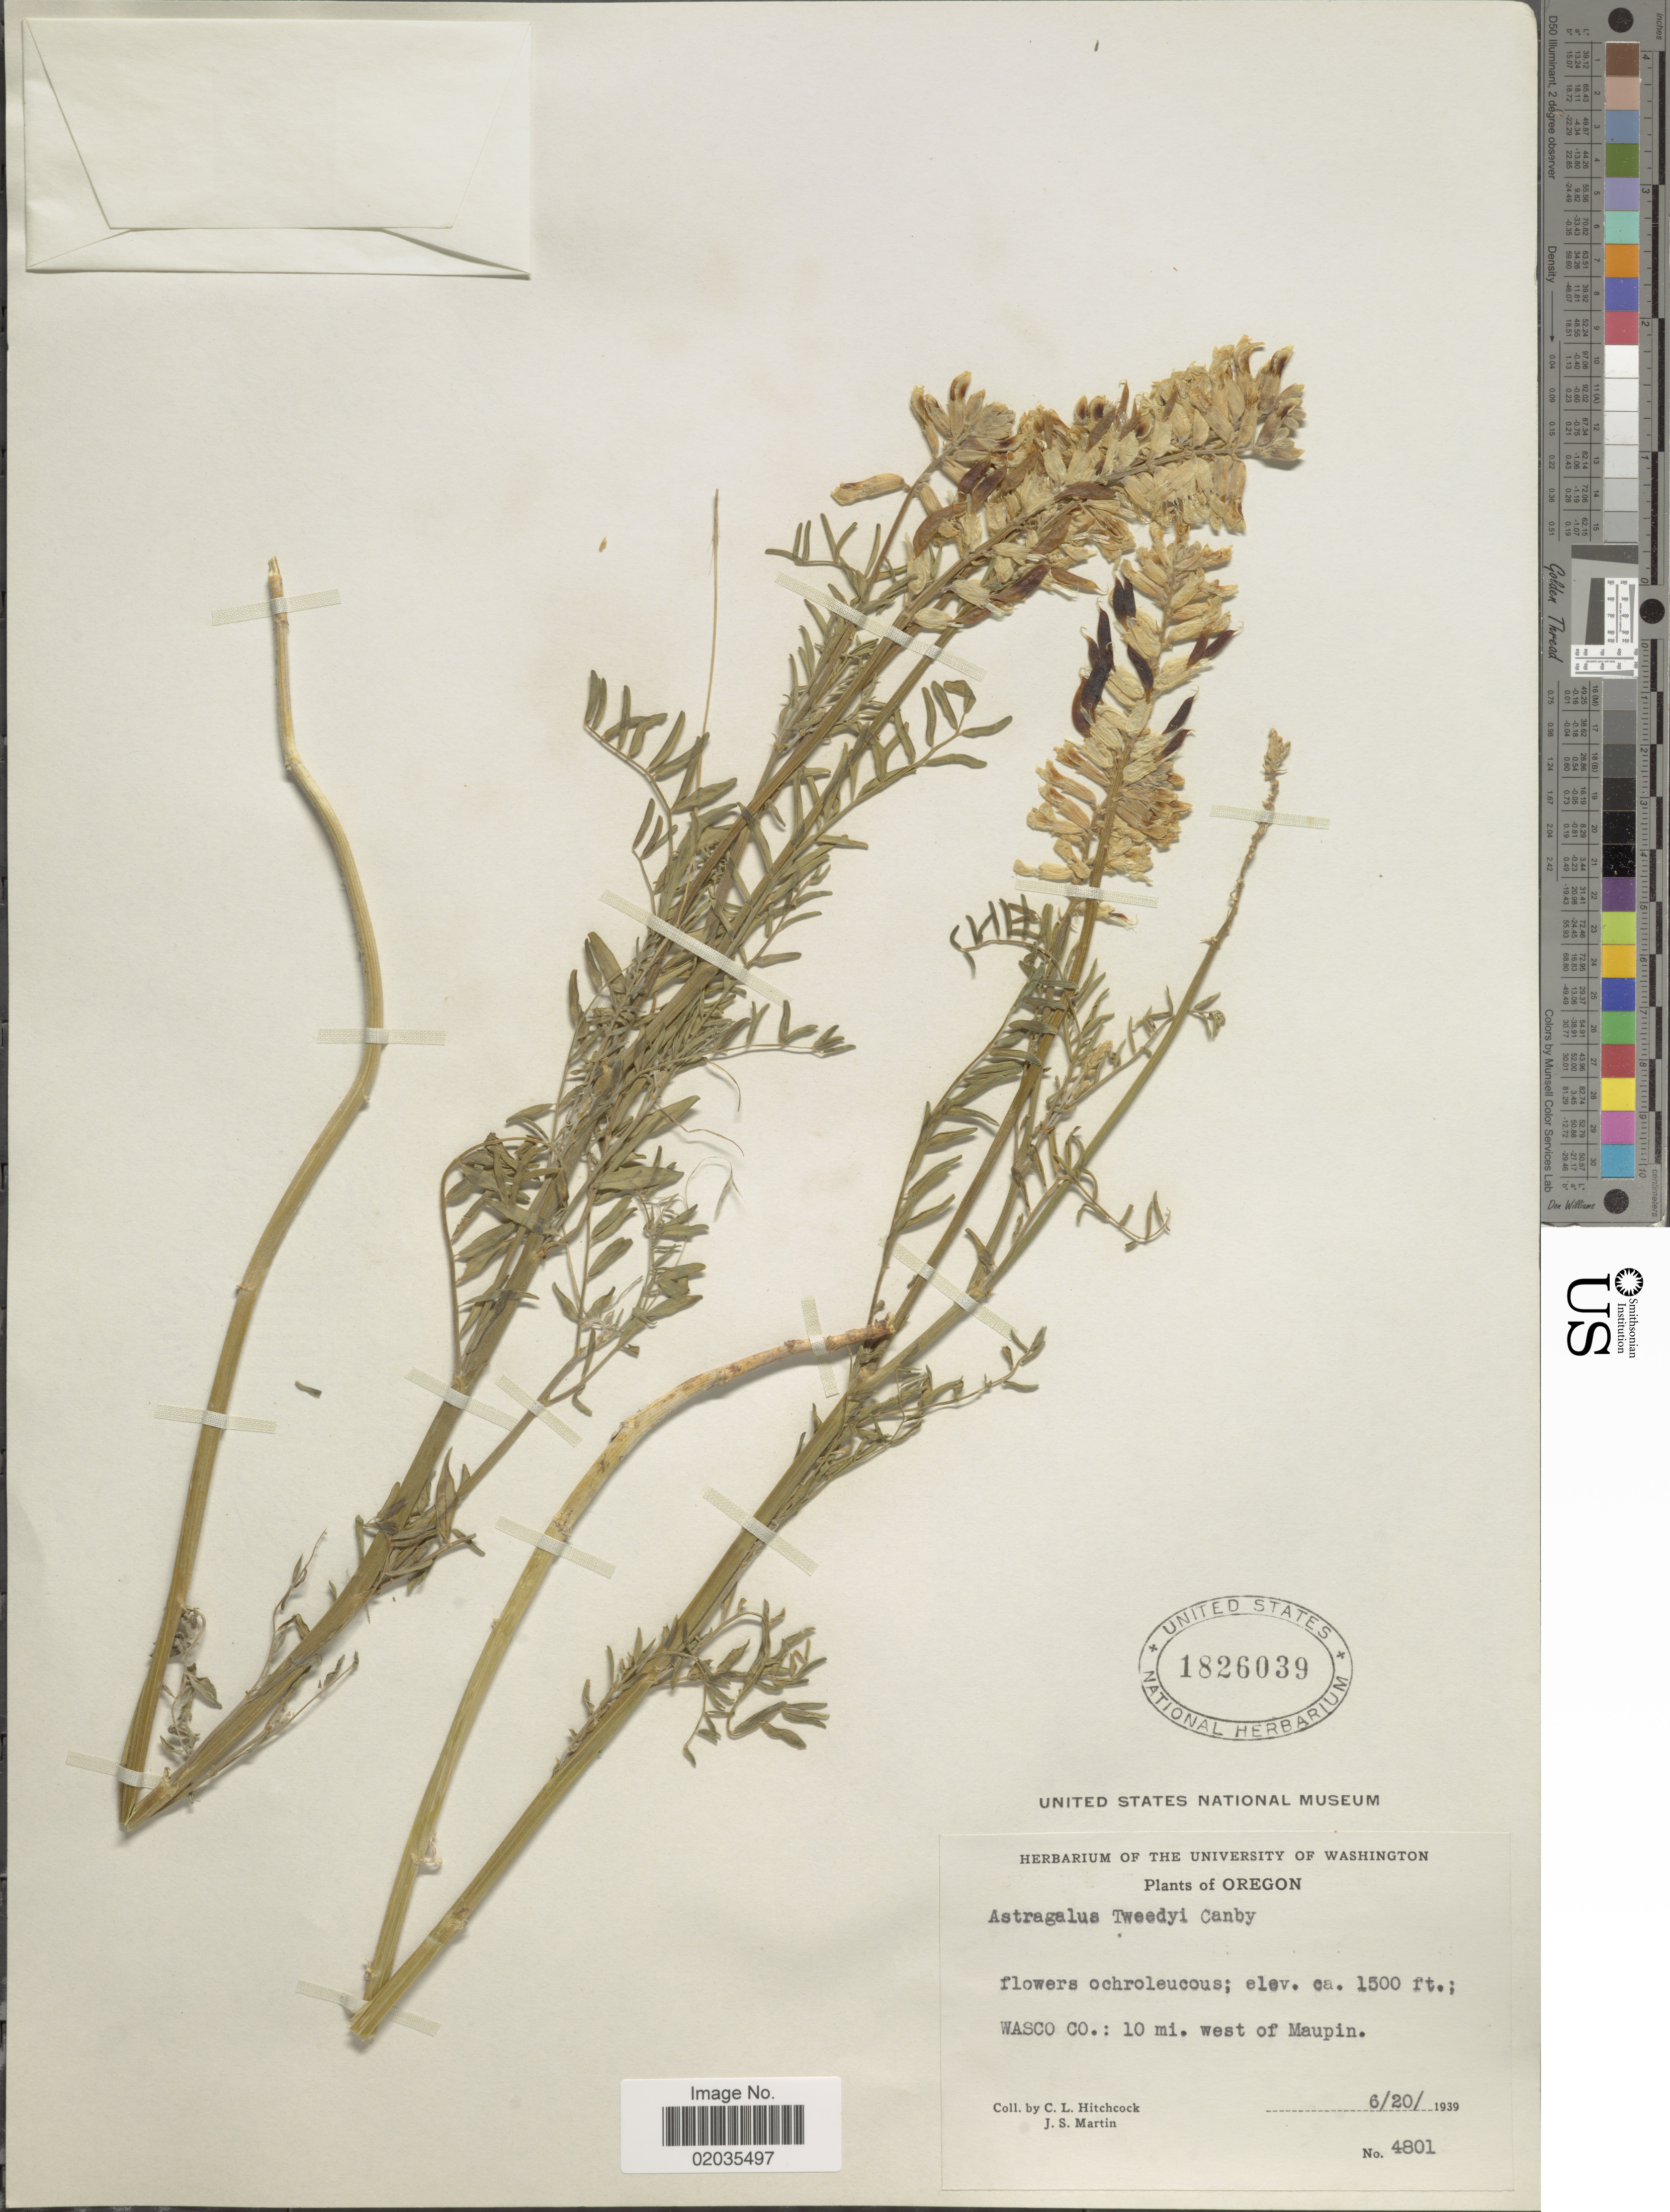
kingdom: Plantae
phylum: Tracheophyta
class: Magnoliopsida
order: Fabales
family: Fabaceae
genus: Astragalus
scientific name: Astragalus tweedyi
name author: Canby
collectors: C. L. Hitchcock & J. S. Martin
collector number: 4801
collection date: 1939-06-20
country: United States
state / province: Oregon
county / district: Wasco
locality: Wasco Co.: 10 mi. west of Maupin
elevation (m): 457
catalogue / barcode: US 1826039